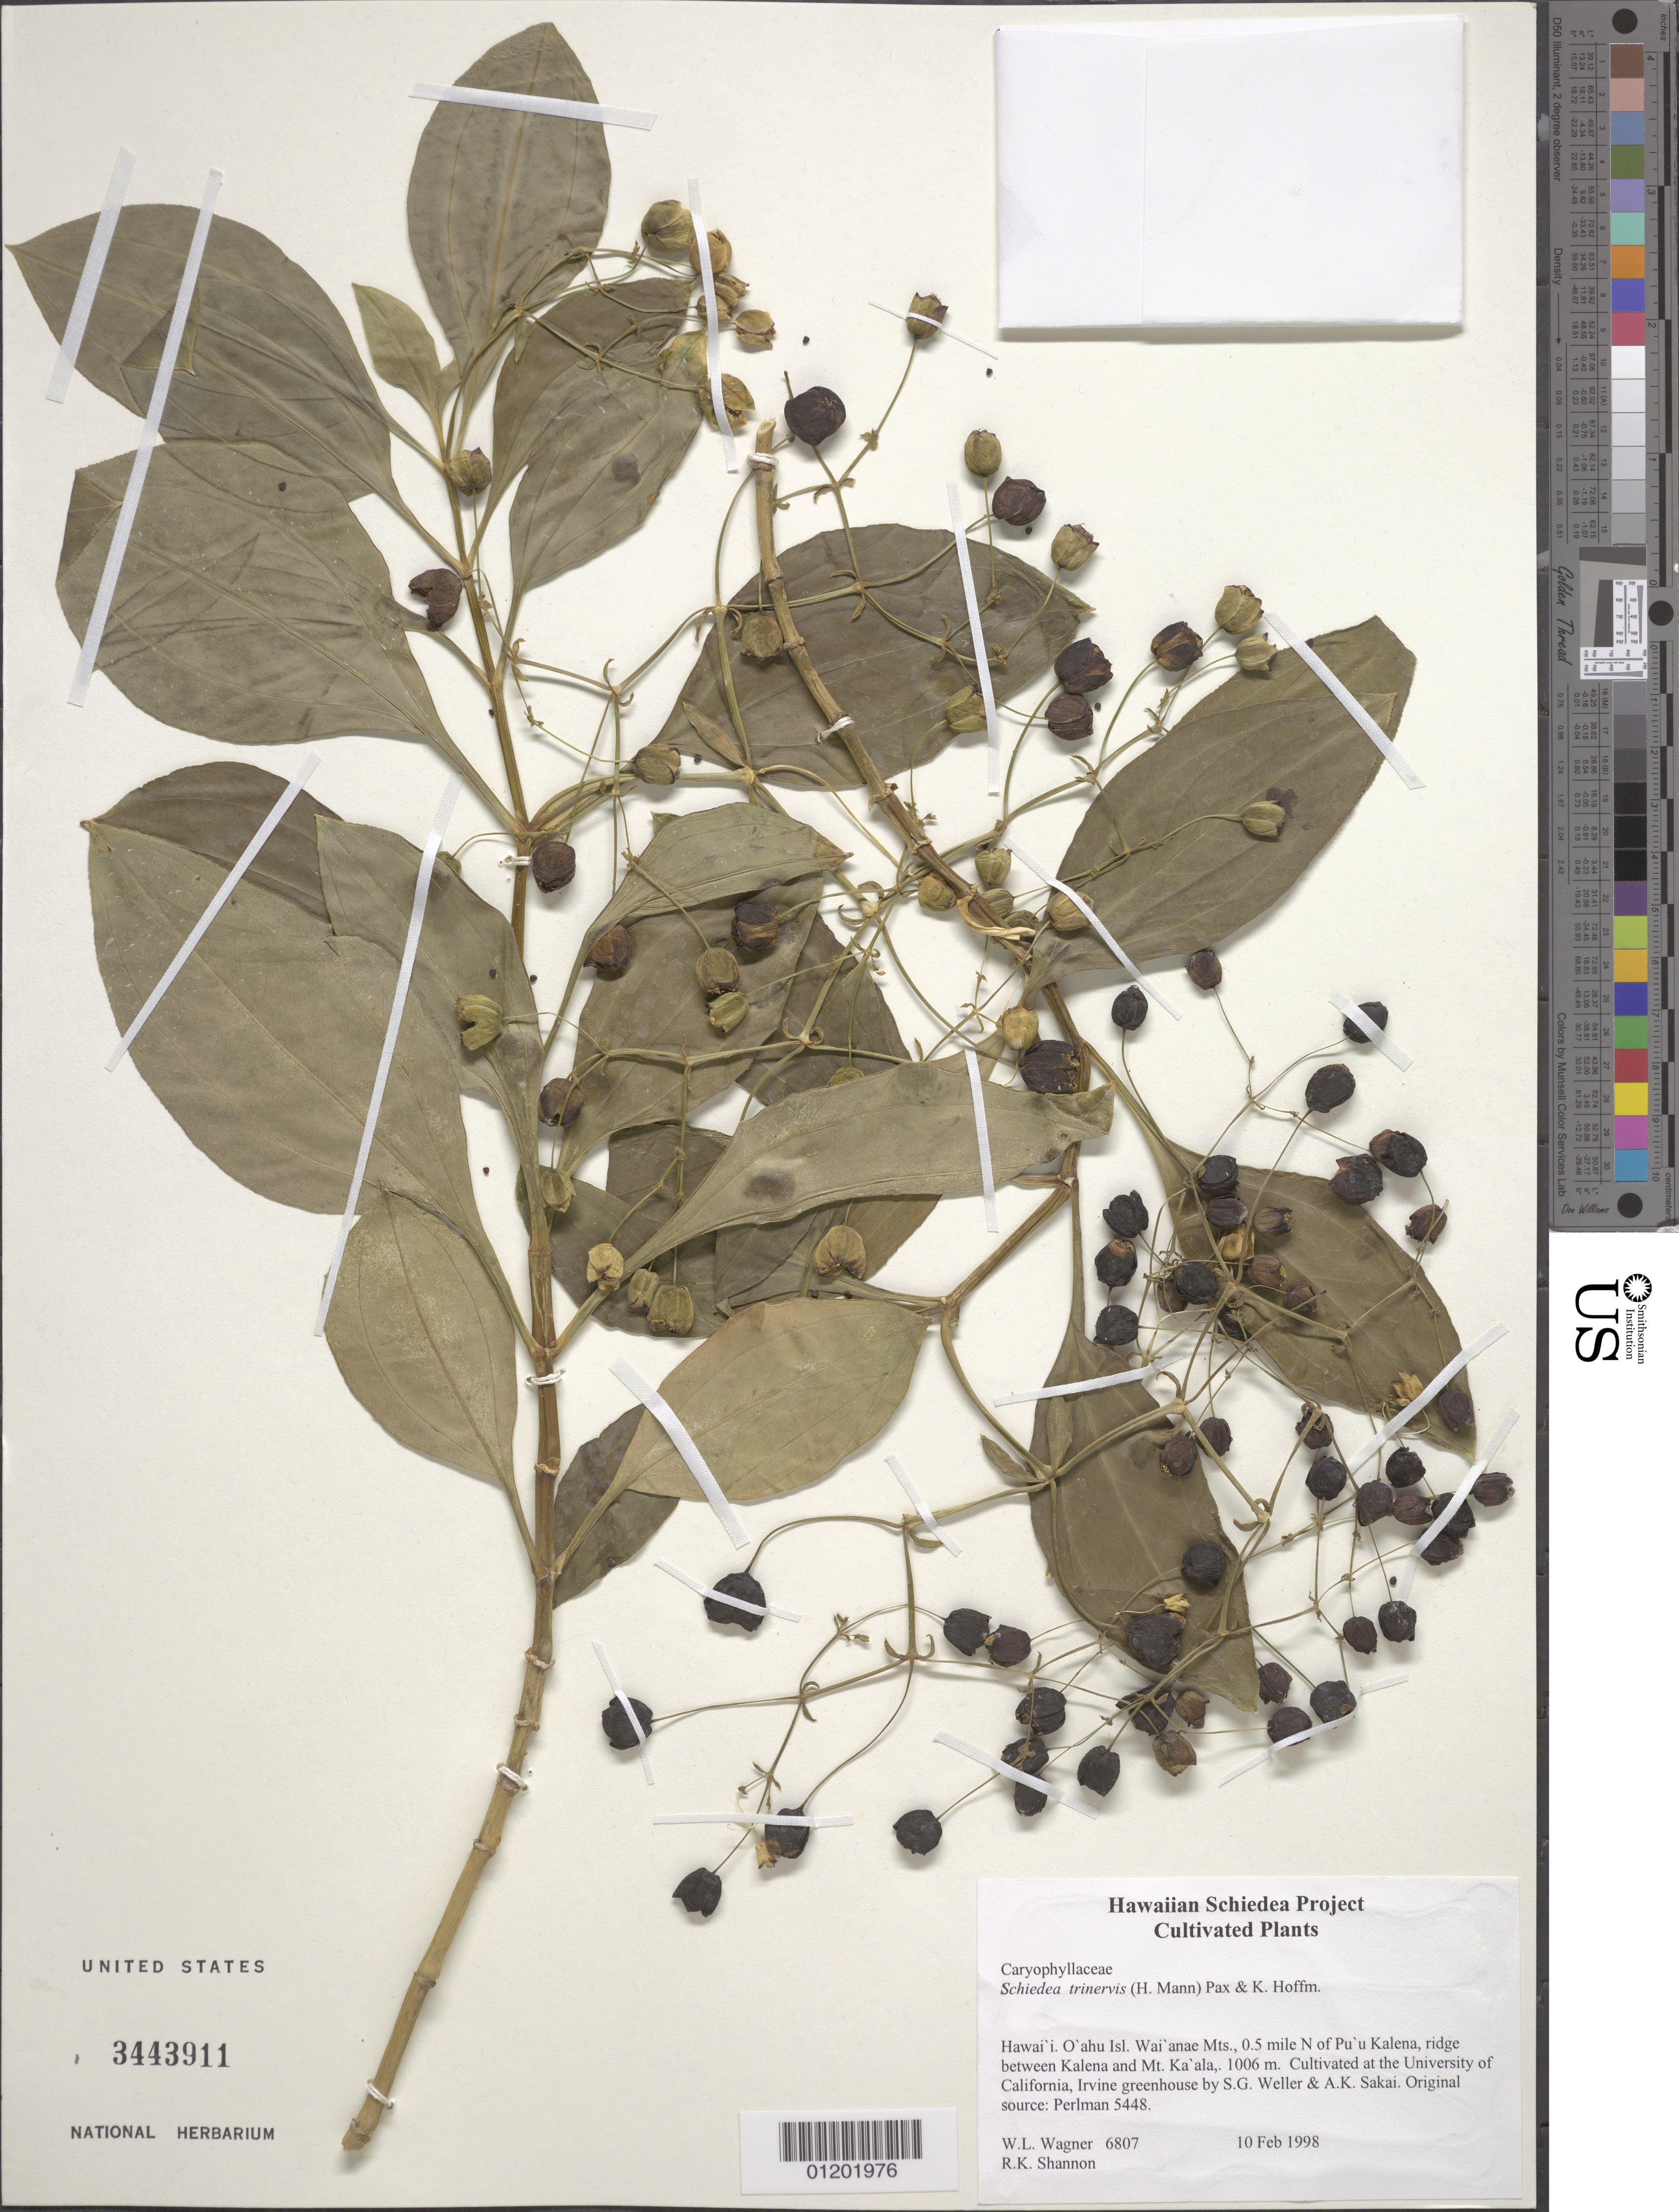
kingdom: Plantae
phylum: Tracheophyta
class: Magnoliopsida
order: Caryophyllales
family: Caryophyllaceae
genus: Schiedea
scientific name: Schiedea trinervis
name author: (H. Mann) Pax & K. Hoffm.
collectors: W. L. Wagner & R. Shannon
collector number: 6807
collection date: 1998-02-10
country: United States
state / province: California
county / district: Orange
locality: University of California, Irvine greenhouse.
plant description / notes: Cultivated at the University of California, Irvine greenhouse by S.G. Weller & A.K. Sakai. Original source: Perlman 5448.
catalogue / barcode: US 3443911